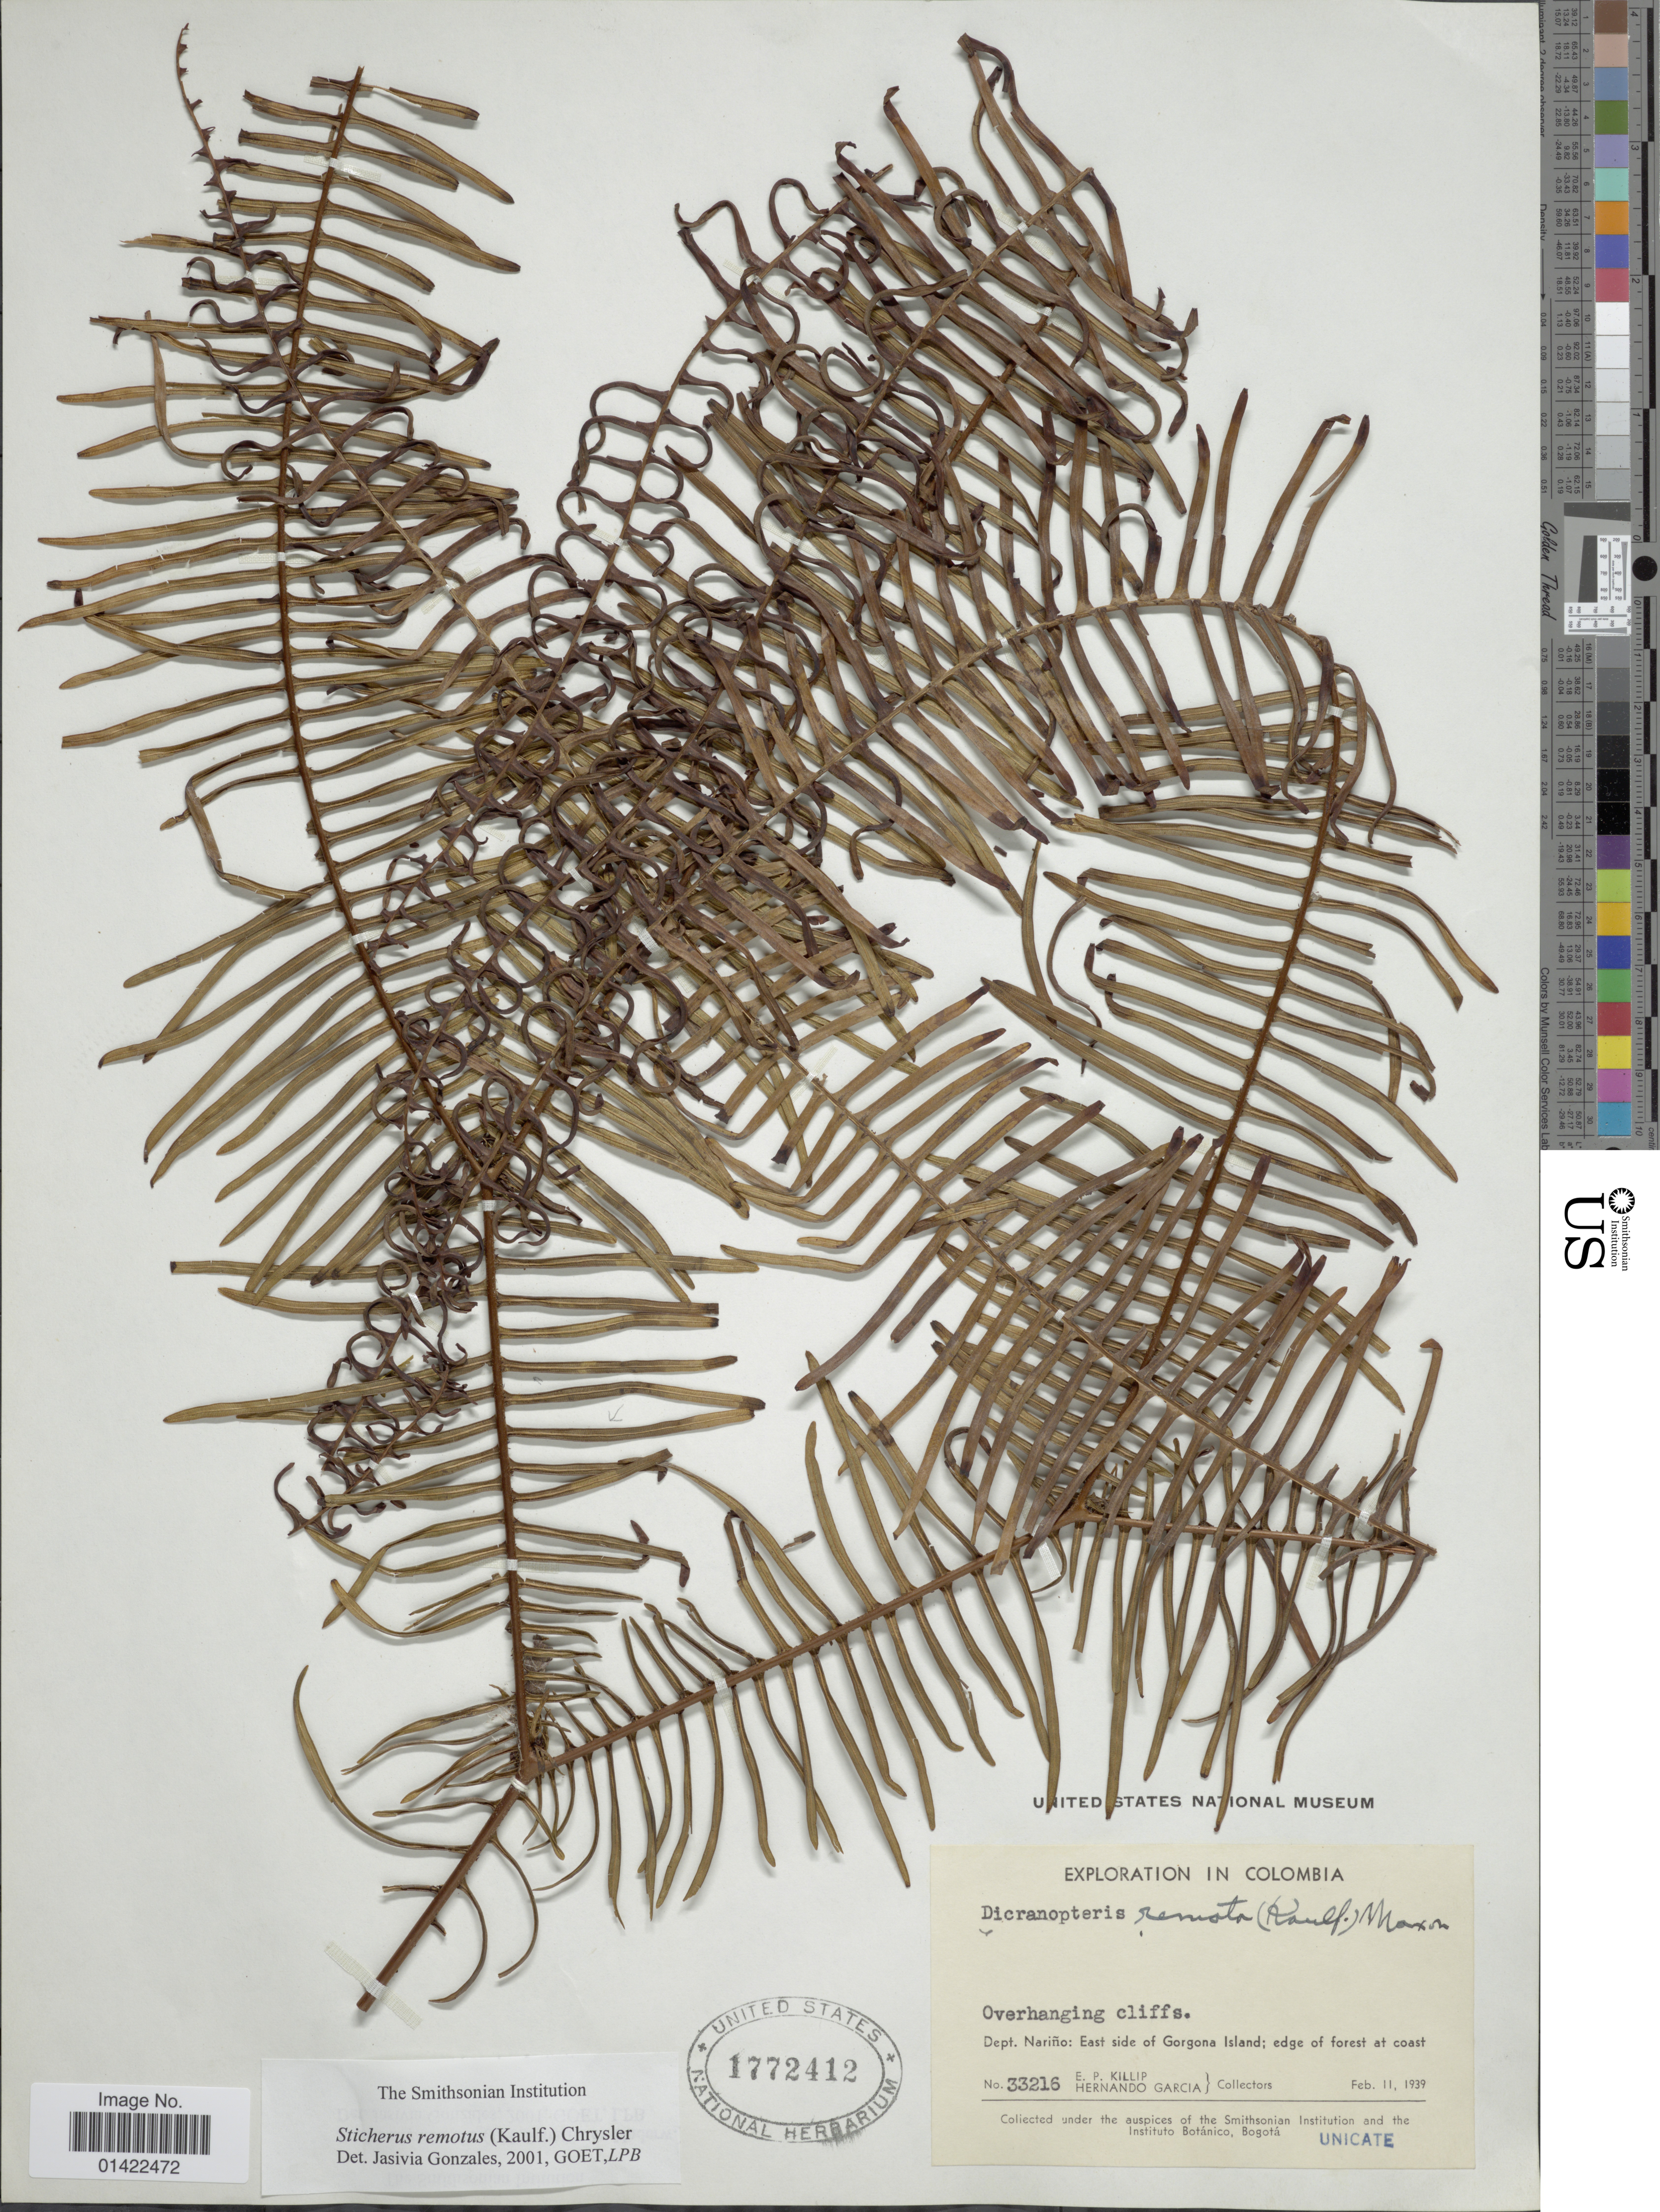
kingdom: Plantae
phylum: Tracheophyta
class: Polypodiopsida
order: Gleicheniales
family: Gleicheniaceae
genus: Sticherus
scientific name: Sticherus remotus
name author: (Kaulf.) Chrysler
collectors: E. P. Killip & H. Garcia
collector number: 33216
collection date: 1939-02-11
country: Colombia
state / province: Nariño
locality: East side of Gorgona Island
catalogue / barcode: US 1772412